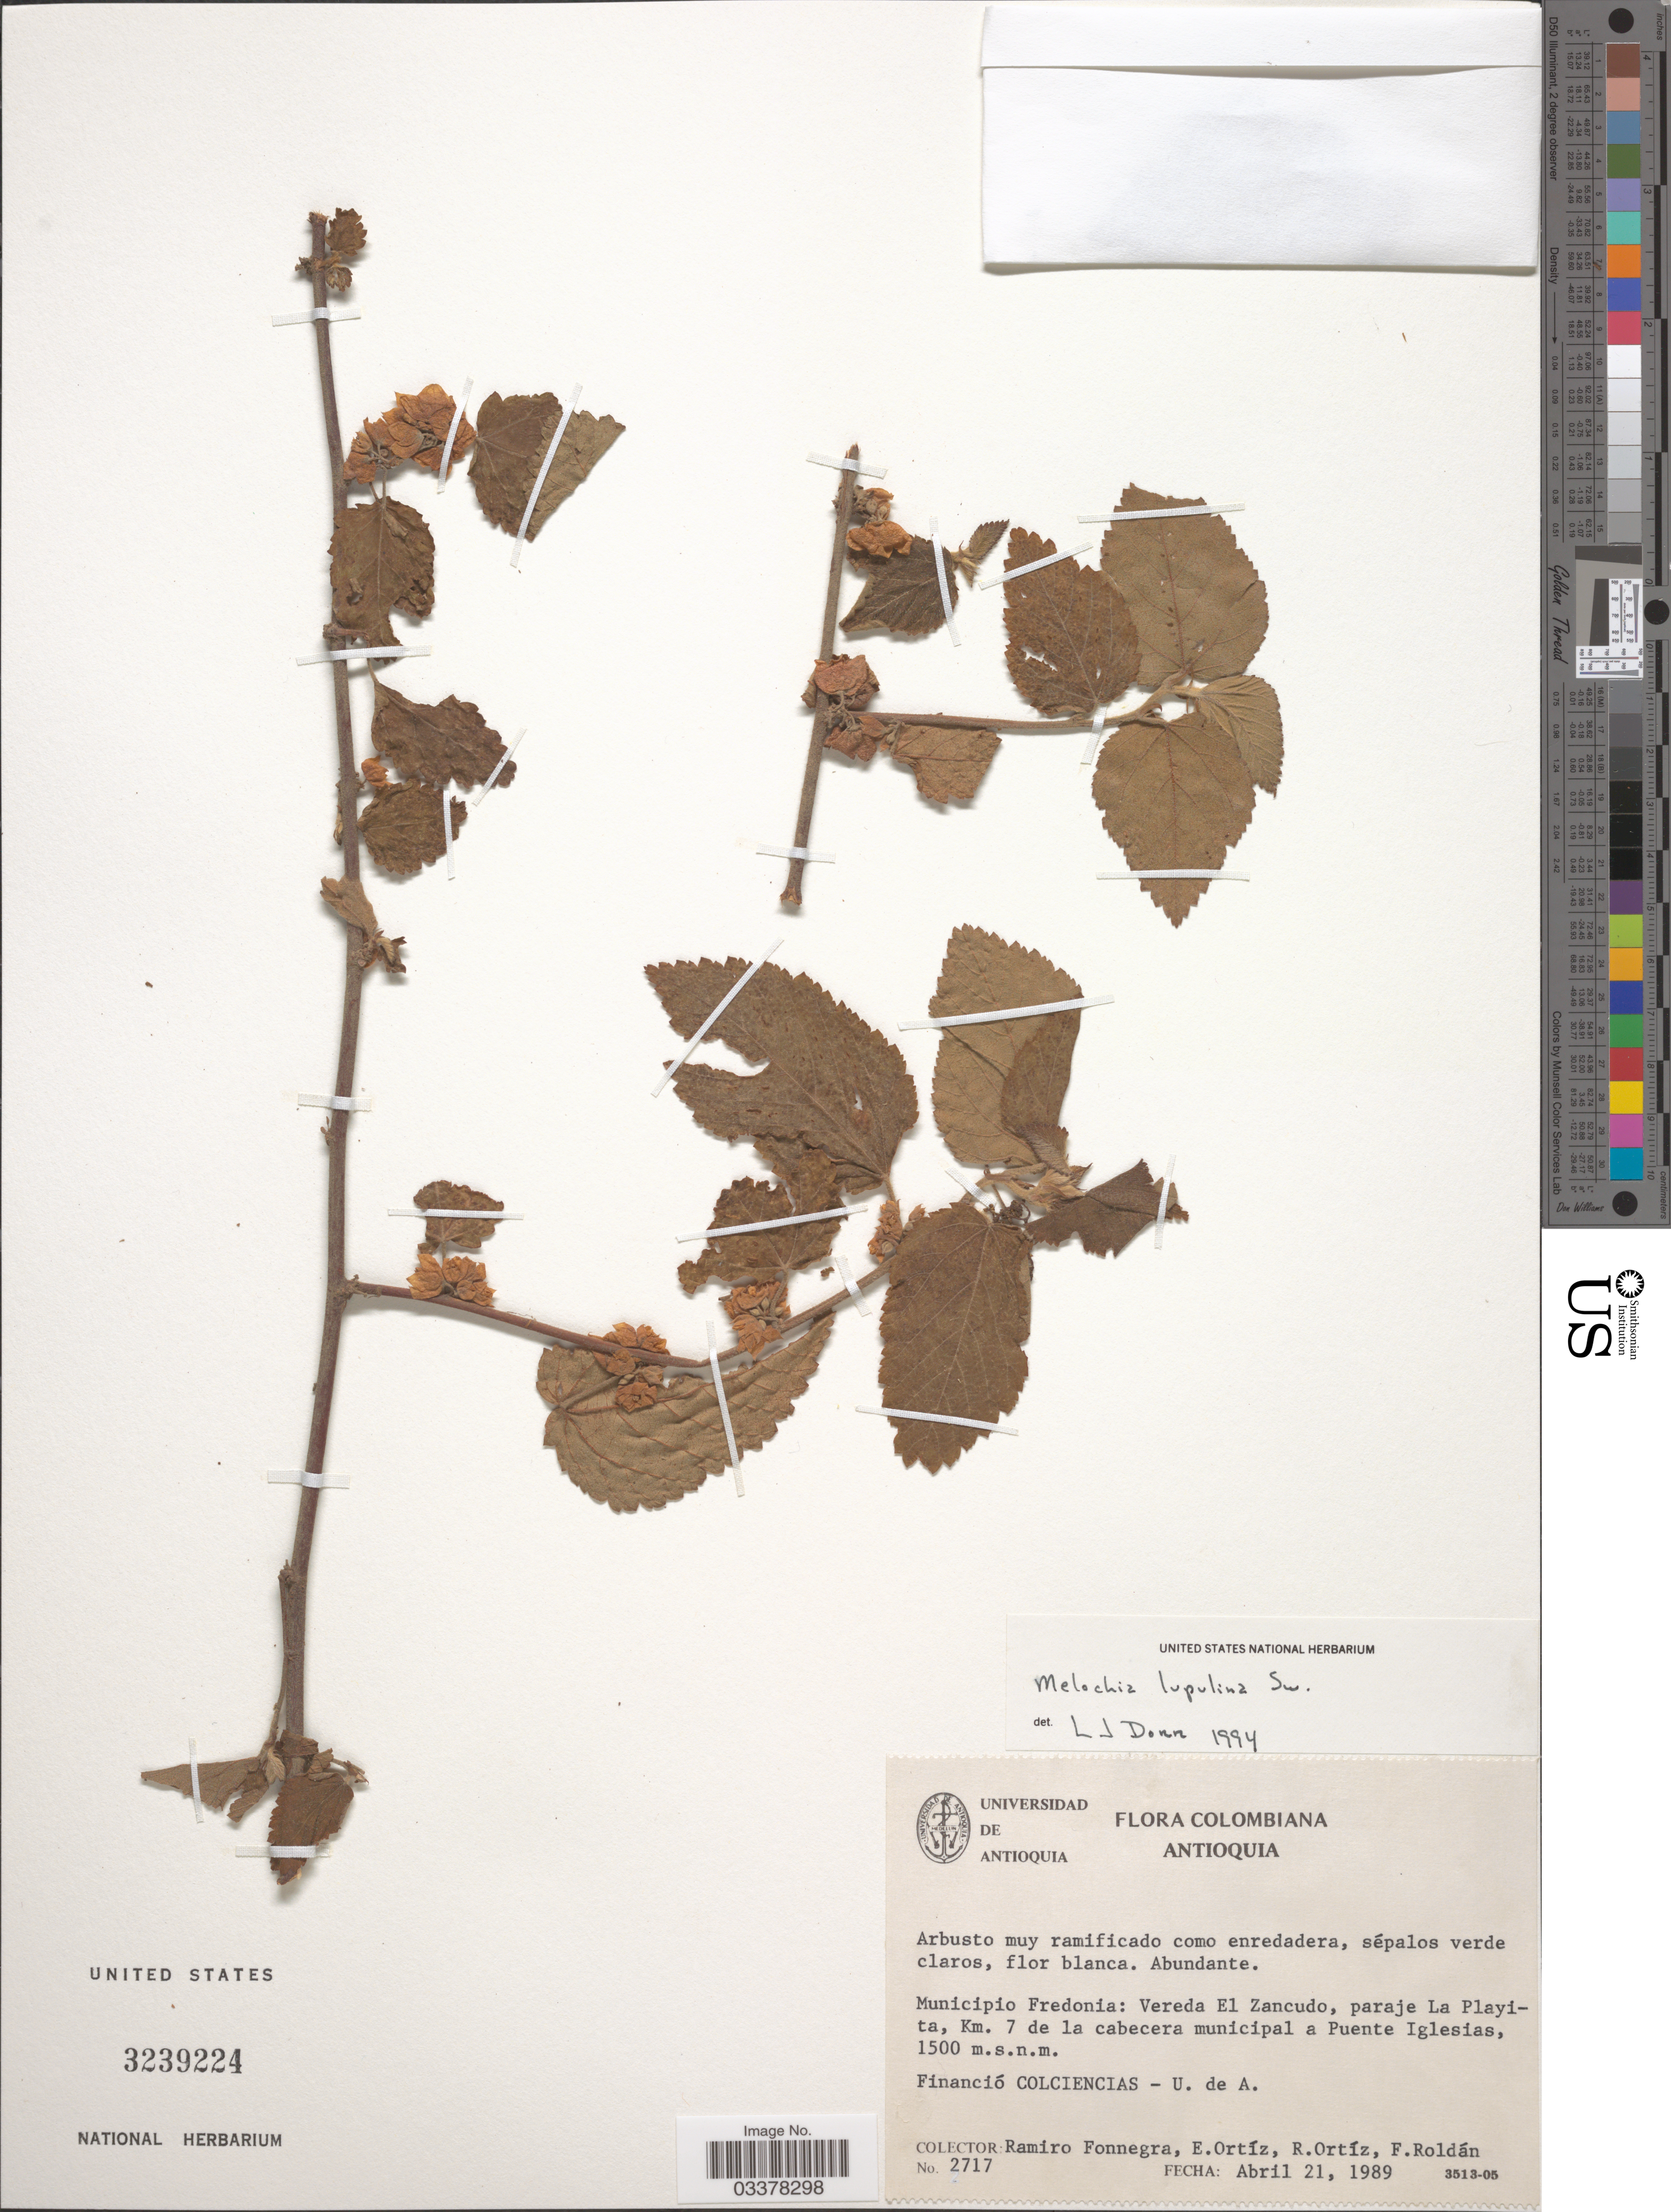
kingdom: Plantae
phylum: Tracheophyta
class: Magnoliopsida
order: Malvales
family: Malvaceae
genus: Melochia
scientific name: Melochia lupulina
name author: Sw.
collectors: R. Fonnegra, E. Ortíz, R. Ortíz & F. Roldán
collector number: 2717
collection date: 1989-04-21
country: Colombia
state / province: Antioquia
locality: Municipio Fredonia: Vereda El Zancudo, paraje La Playita, Km. 7 de la cabecera municipal a Puente Iglesias.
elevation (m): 1500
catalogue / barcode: US 3239224